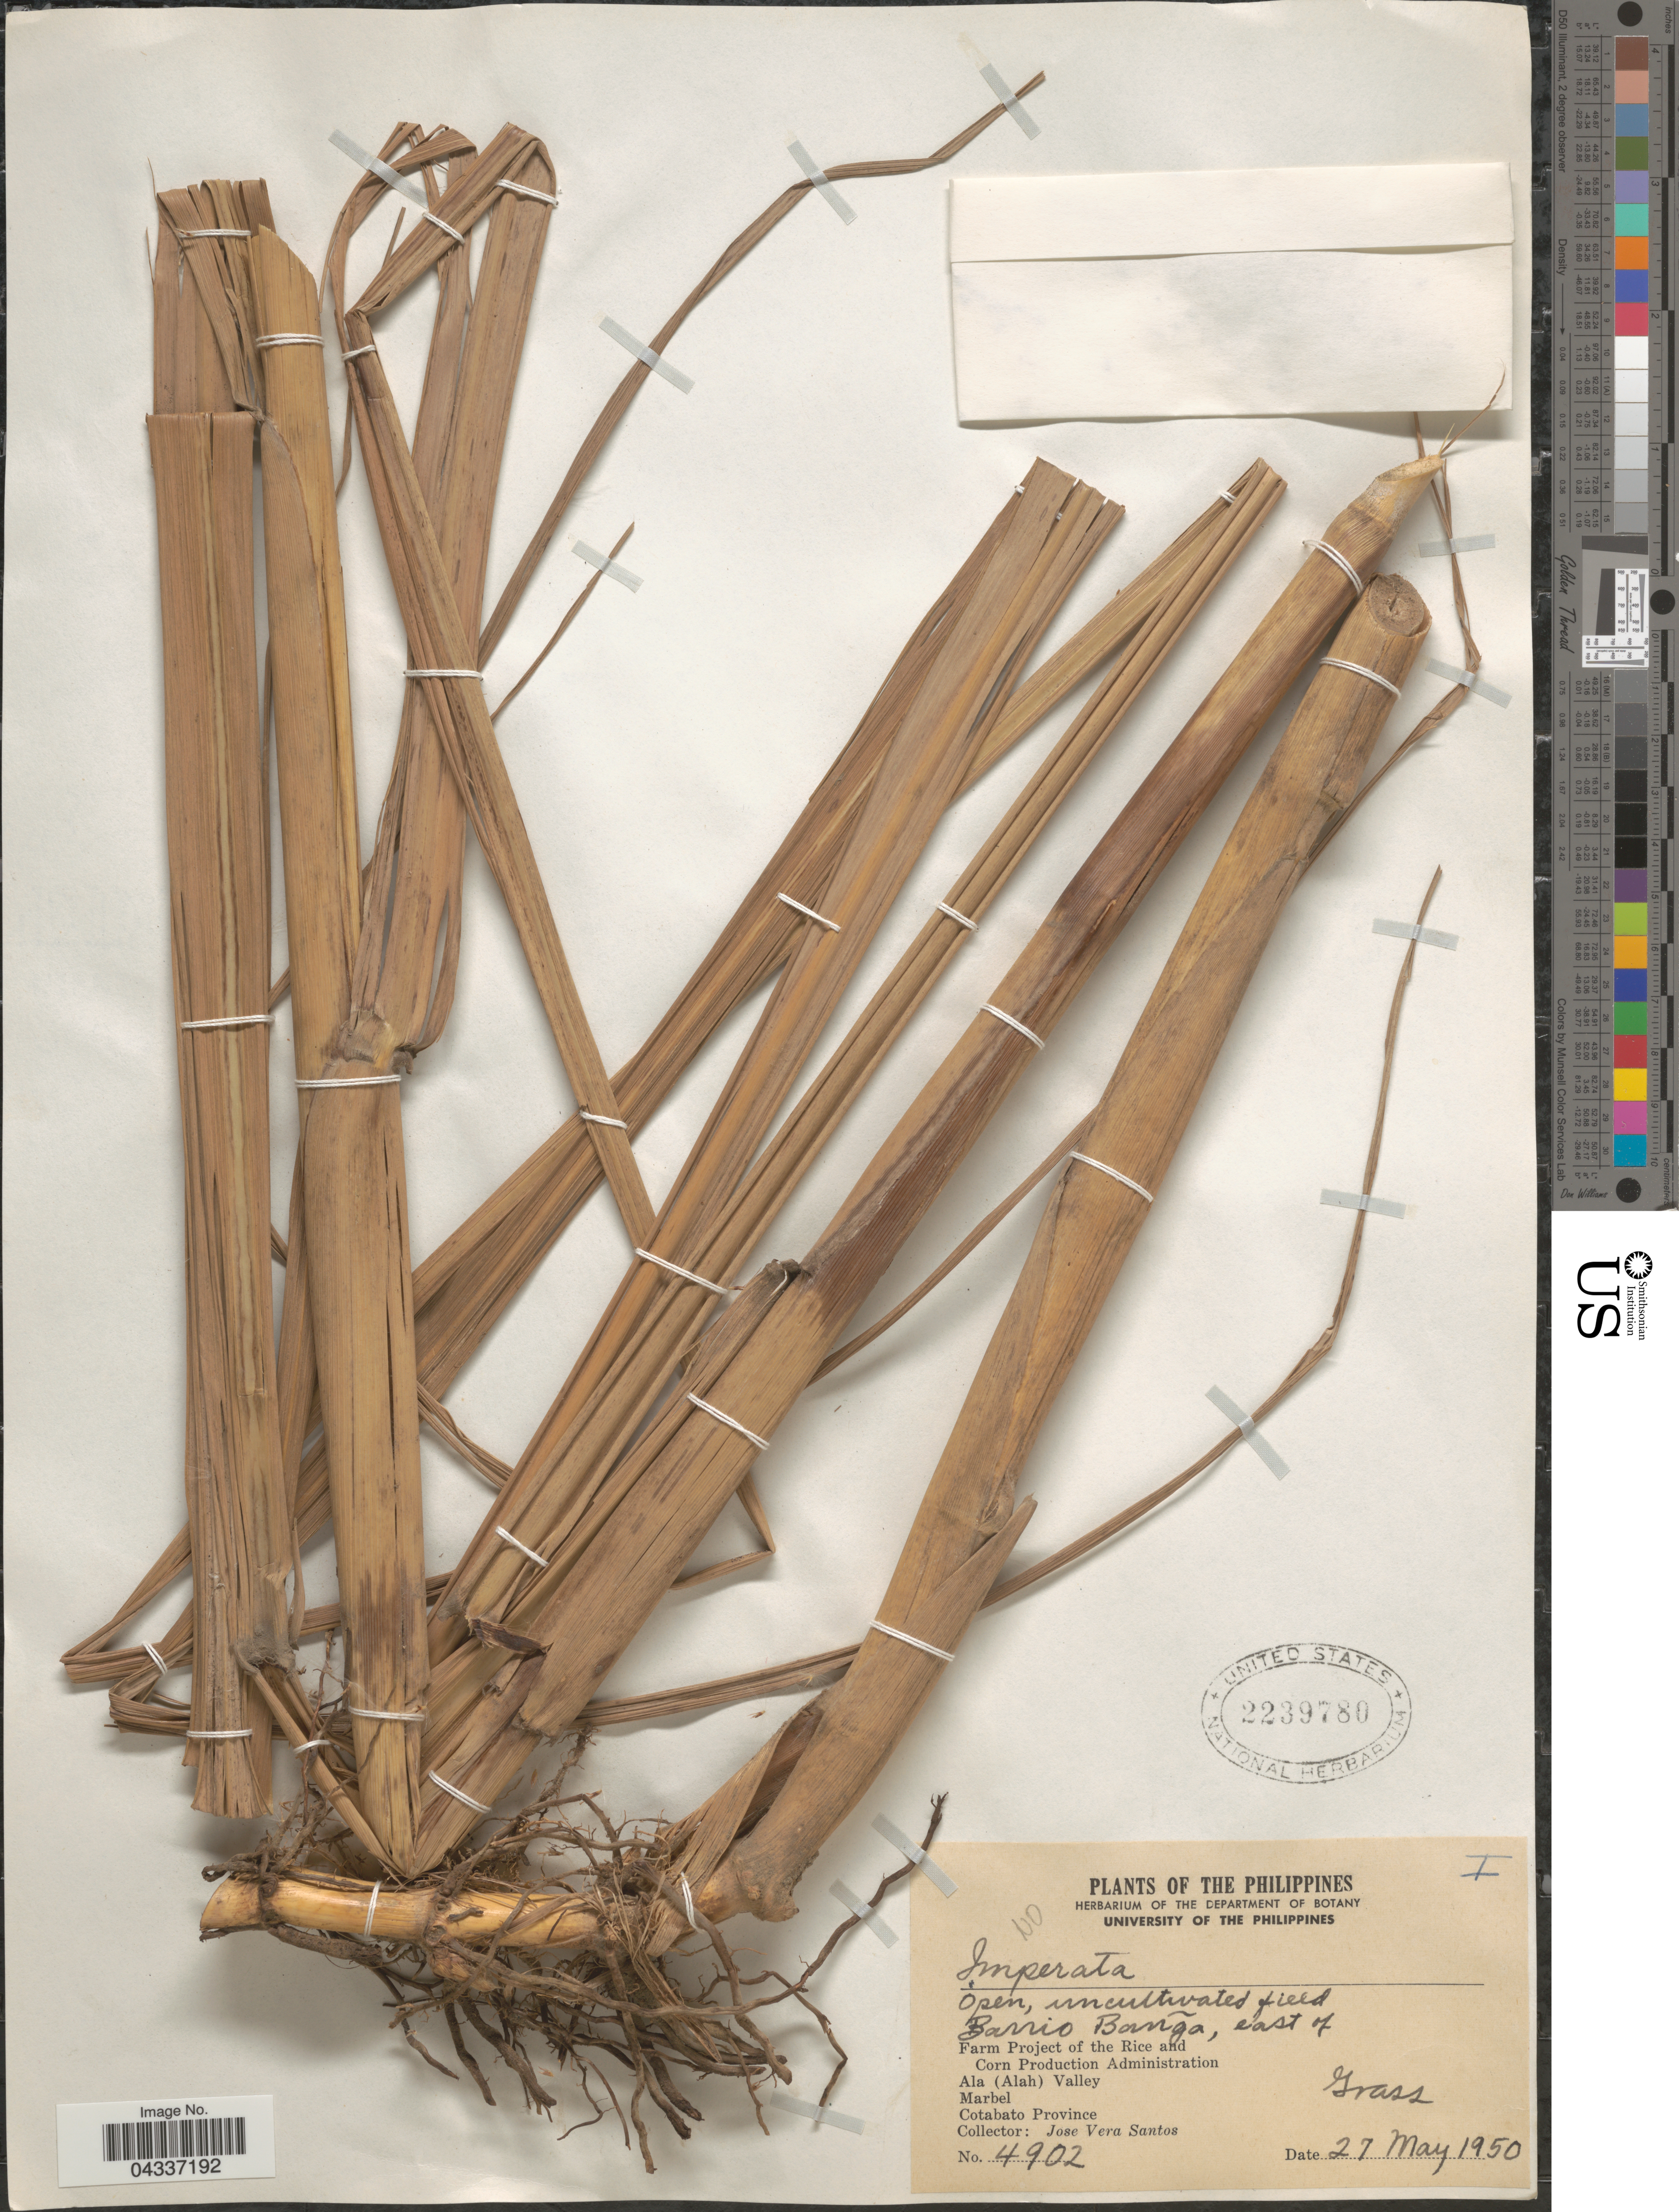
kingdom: Plantae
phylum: Tracheophyta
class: Liliopsida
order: Poales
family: Poaceae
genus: Imperata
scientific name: Imperata sp.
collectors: J. Vera Santos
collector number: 4902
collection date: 1950-05-27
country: Philippines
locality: Barrio Bañga, east of Farm Project of the Rice and Corn Production Administration. Ala (Alah) Valley. Marbel. Cotabato Province.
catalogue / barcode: US 2239780